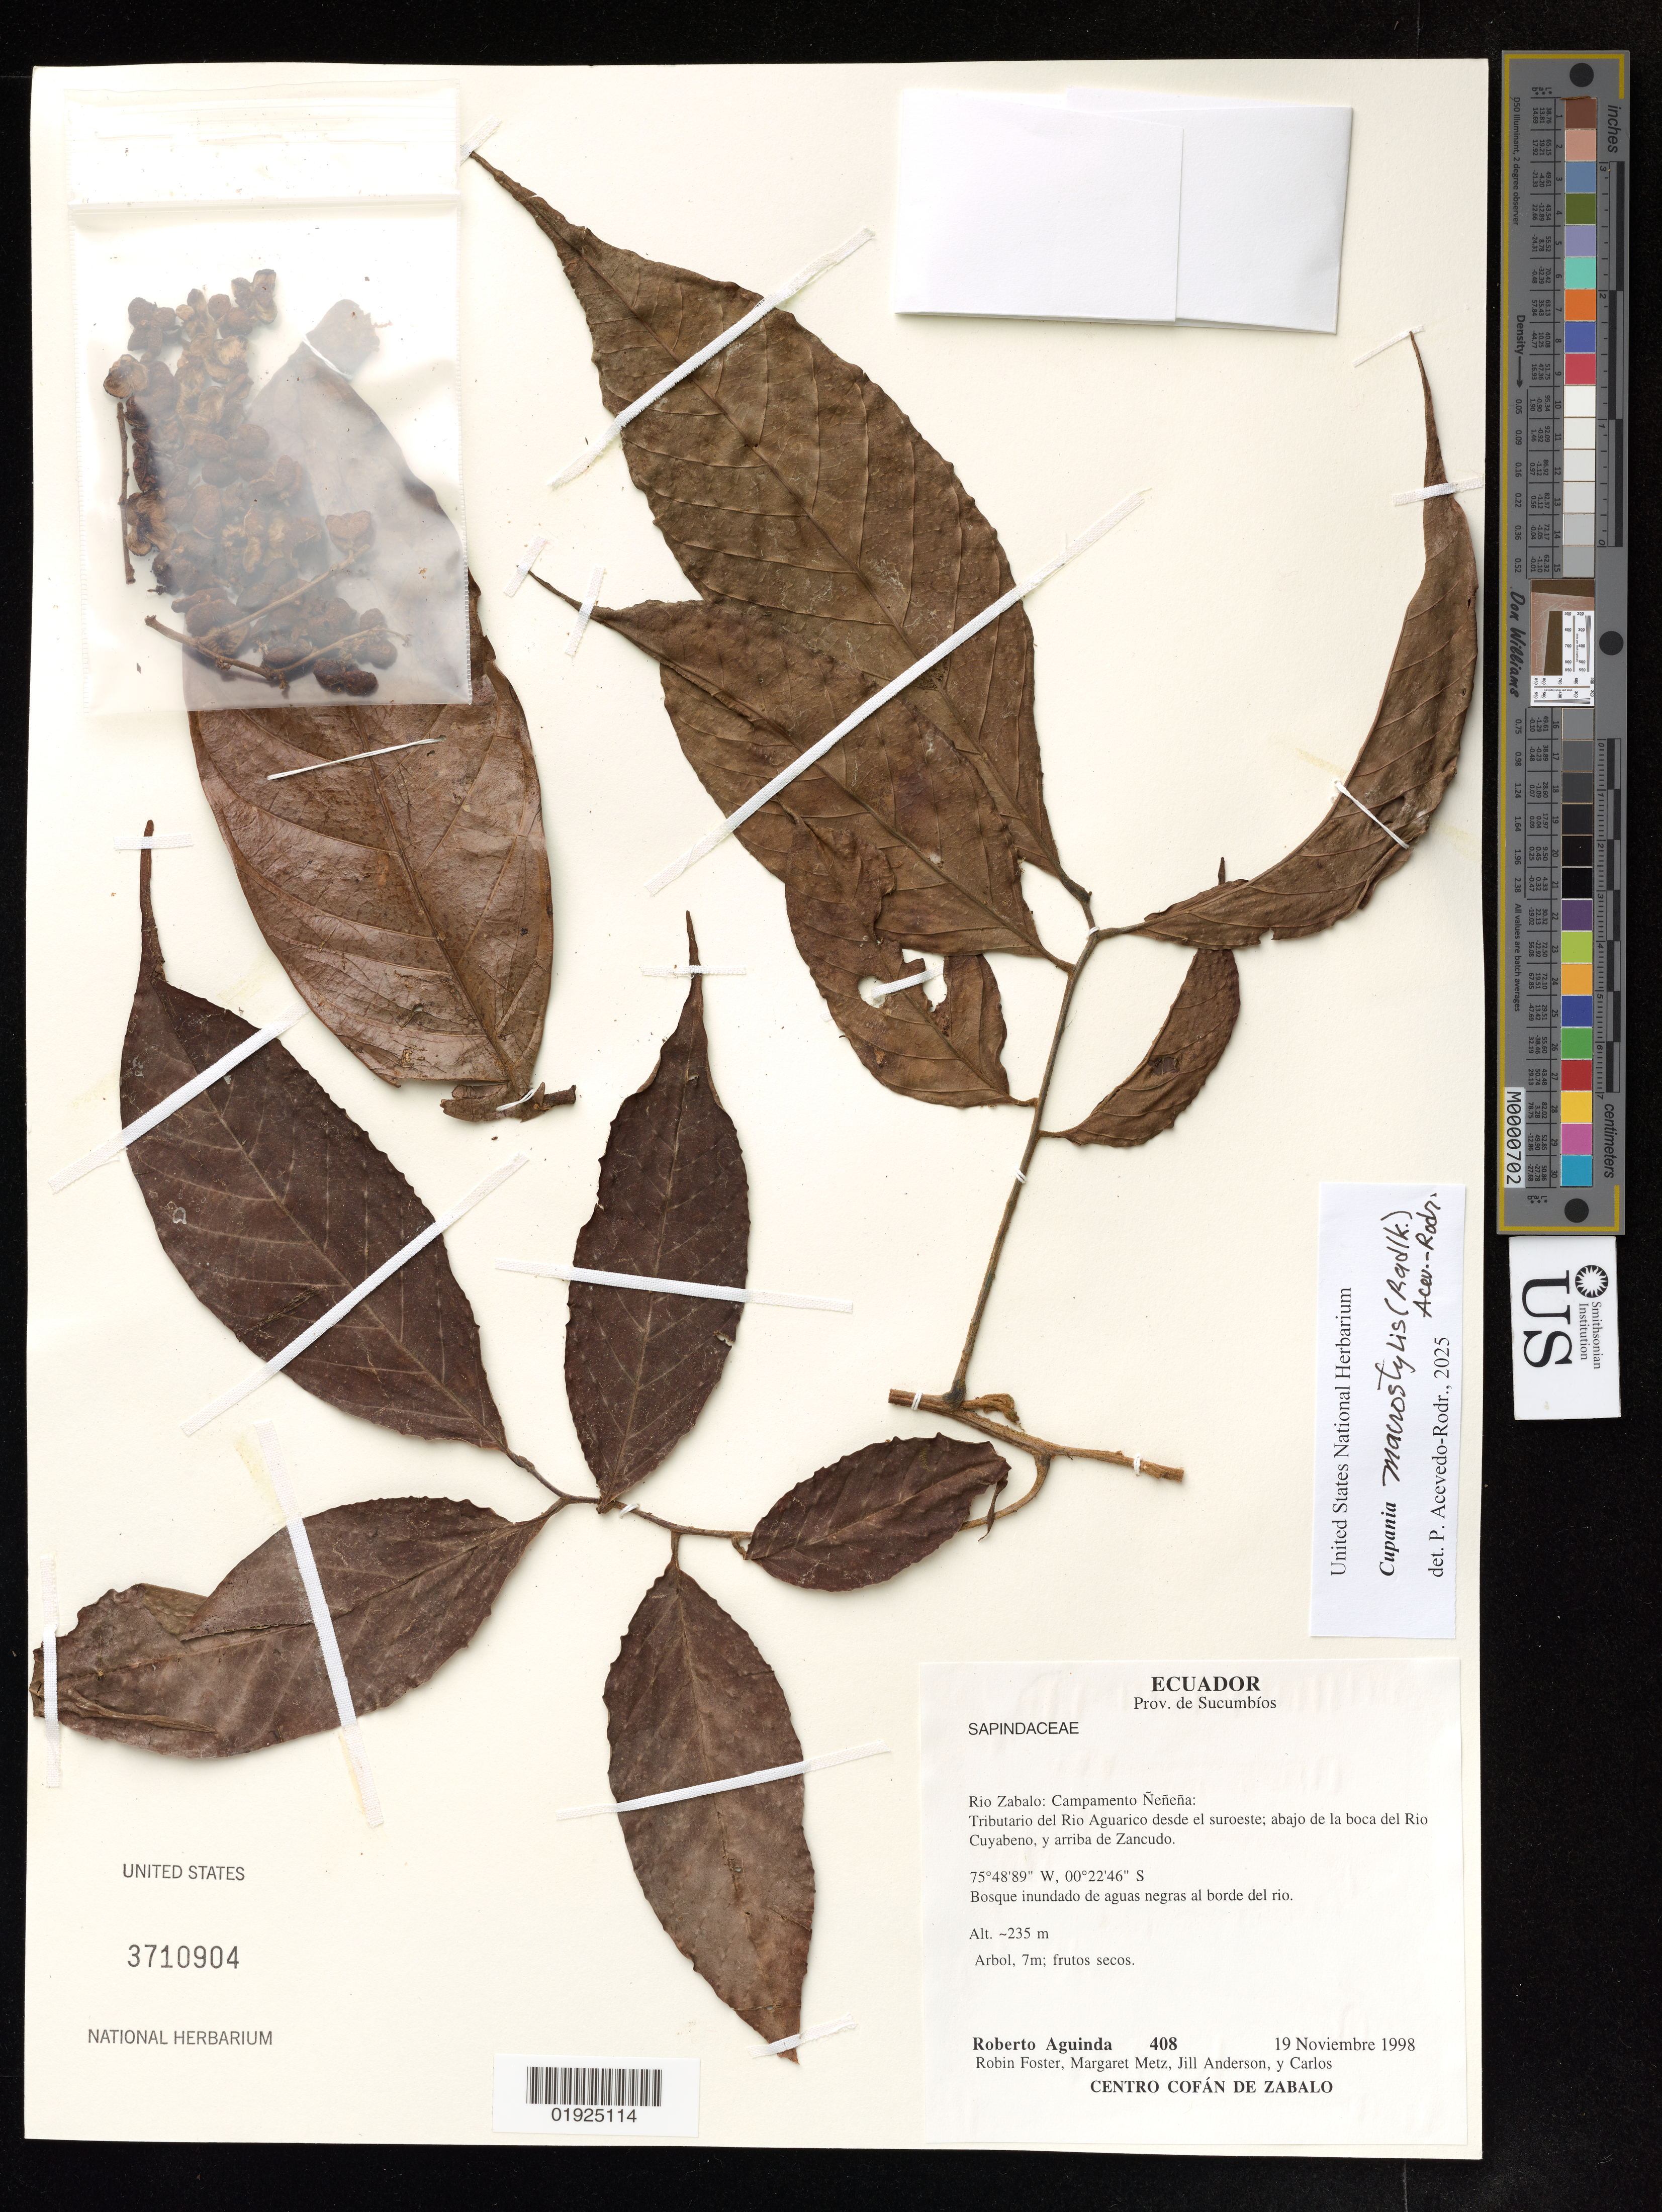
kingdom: Plantae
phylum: Tracheophyta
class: Magnoliopsida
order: Sapindales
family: Sapindaceae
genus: Cupania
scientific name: Cupania macrostylis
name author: (Radlk.) Acev.-Rodr.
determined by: Acevedo-Rodriguez, P., (US), Smithsonian Institution - National Museum of Natural History (UNITED STATES)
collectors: R. Aguinda, R. B. Foster, M. Metz & J. Anderson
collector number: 408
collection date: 1998-11-19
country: Ecuador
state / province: Sucumbios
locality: Rio Zabalo: Campamento Ñeñeña: tributario del Rio Aguarico desde el suroeste; abajo de la boca del Rio Cuyabeno, y arriba de Zancudo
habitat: Bosque inundado de aguas negras al borde del rio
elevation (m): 235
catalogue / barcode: US 3710904